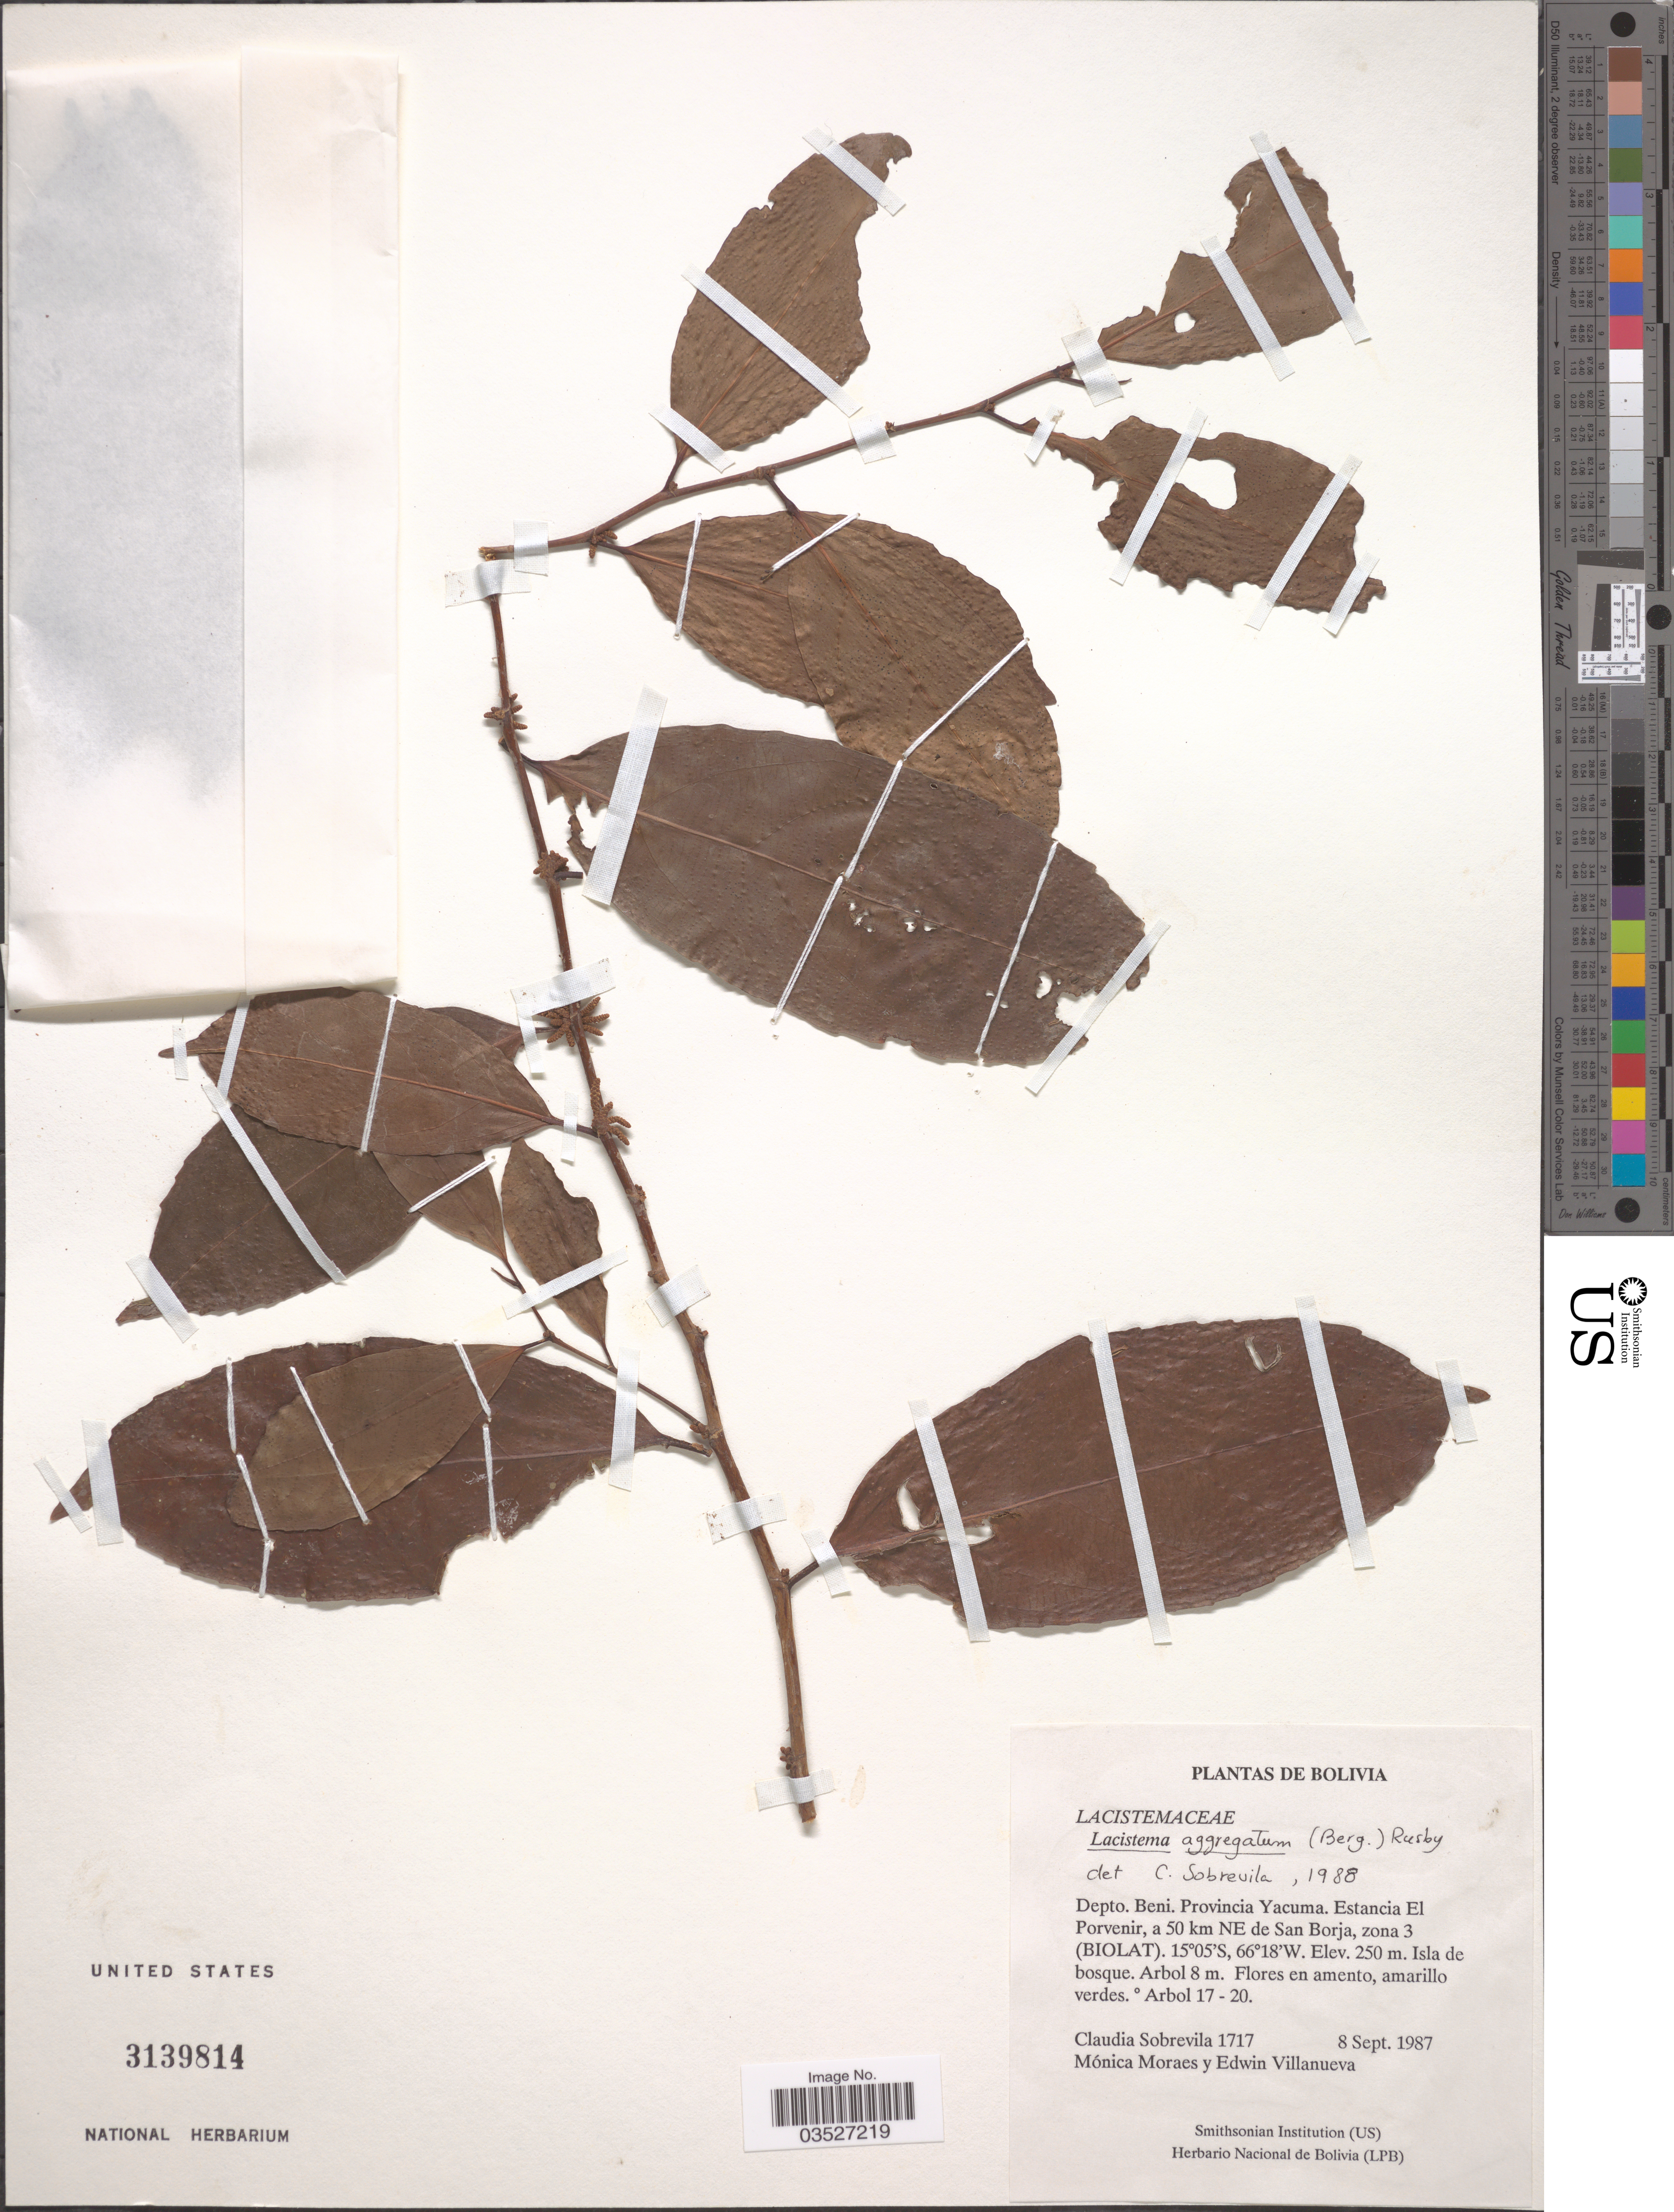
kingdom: Plantae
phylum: Tracheophyta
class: Magnoliopsida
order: Malpighiales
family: Lacistemataceae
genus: Lacistema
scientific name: Lacistema aggregatum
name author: (P.J. Bergius) Rusby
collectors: C. Sobrevila, M. Moraes & E. Villanueva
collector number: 1717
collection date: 1987-09-08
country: Bolivia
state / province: Beni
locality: Depto. Beni. Provincia Yacuma. Estancia El Porvenir, a 50 km NE de San Borja, zona 3 (BIOLAT).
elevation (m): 250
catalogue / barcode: US 3139814